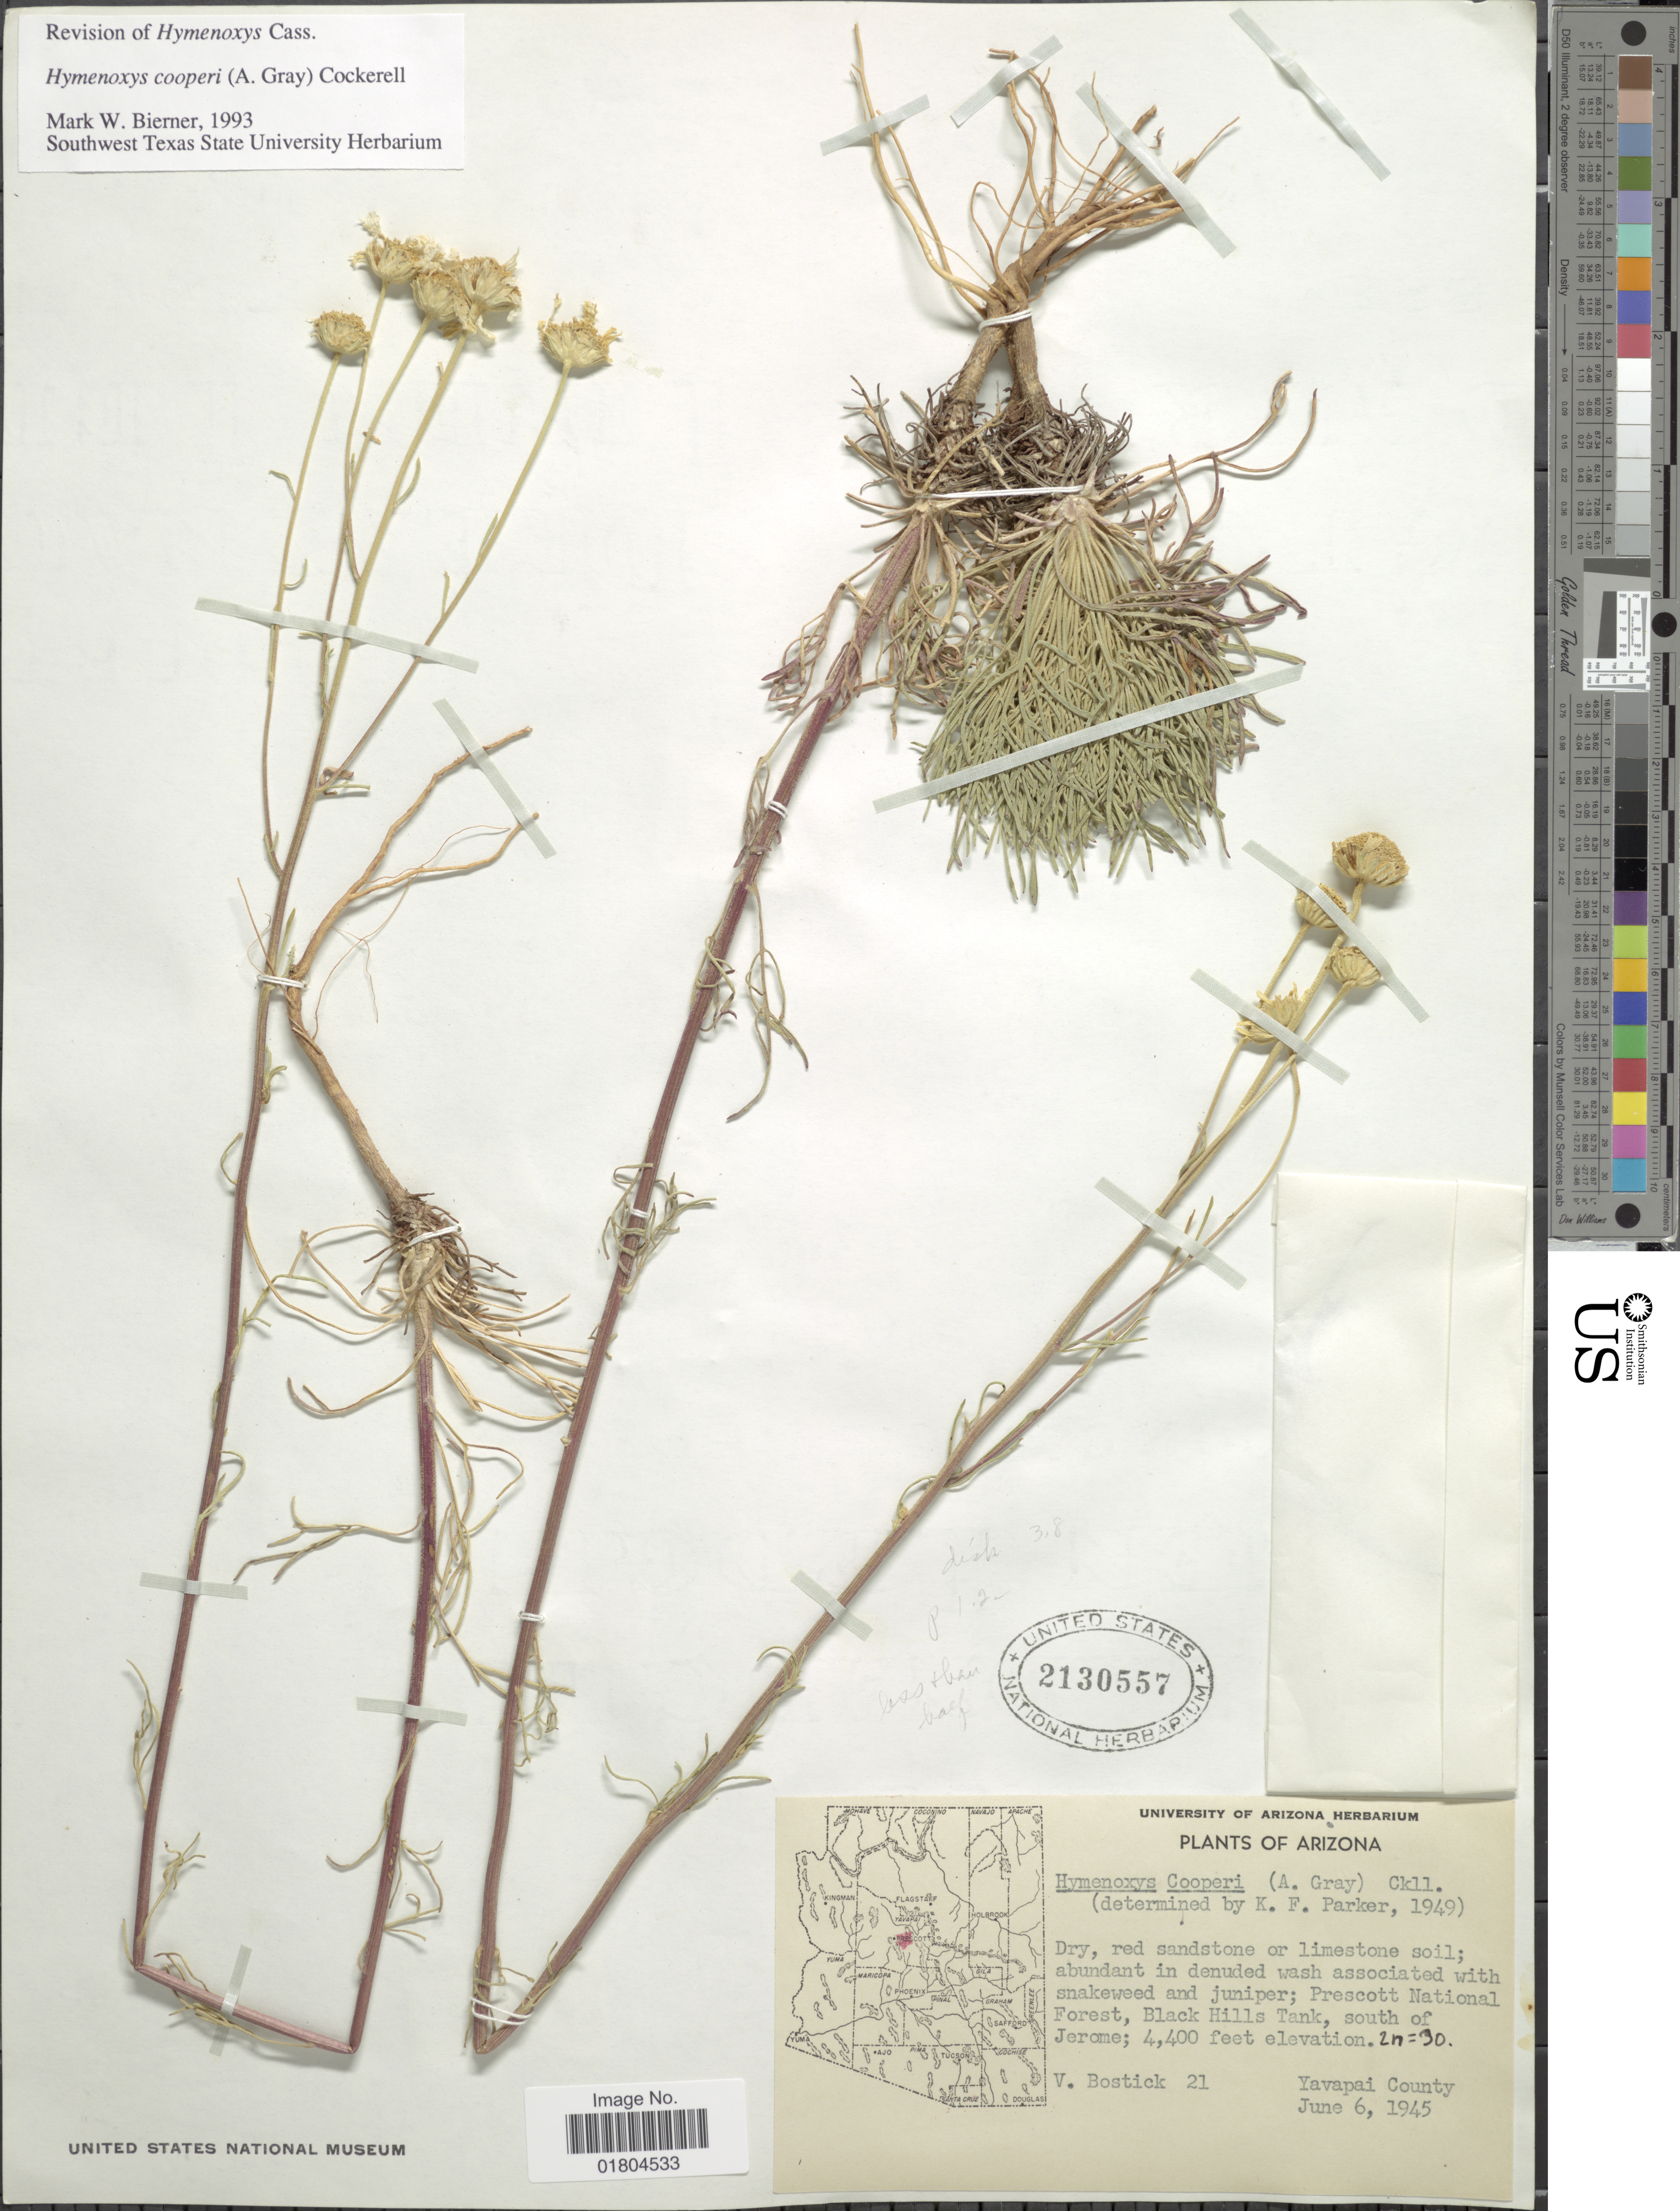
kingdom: Plantae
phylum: Tracheophyta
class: Magnoliopsida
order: Asterales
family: Asteraceae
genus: Hymenoxys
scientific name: Hymenoxys cooperi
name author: (A. Gray) Cockerell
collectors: V. Bostick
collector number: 21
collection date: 1945-06-06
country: United States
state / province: Arizona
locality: Prescott National Forest, Black Hills Tank, south of Jerome. Yavapai County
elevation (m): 1341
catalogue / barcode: US 2130557